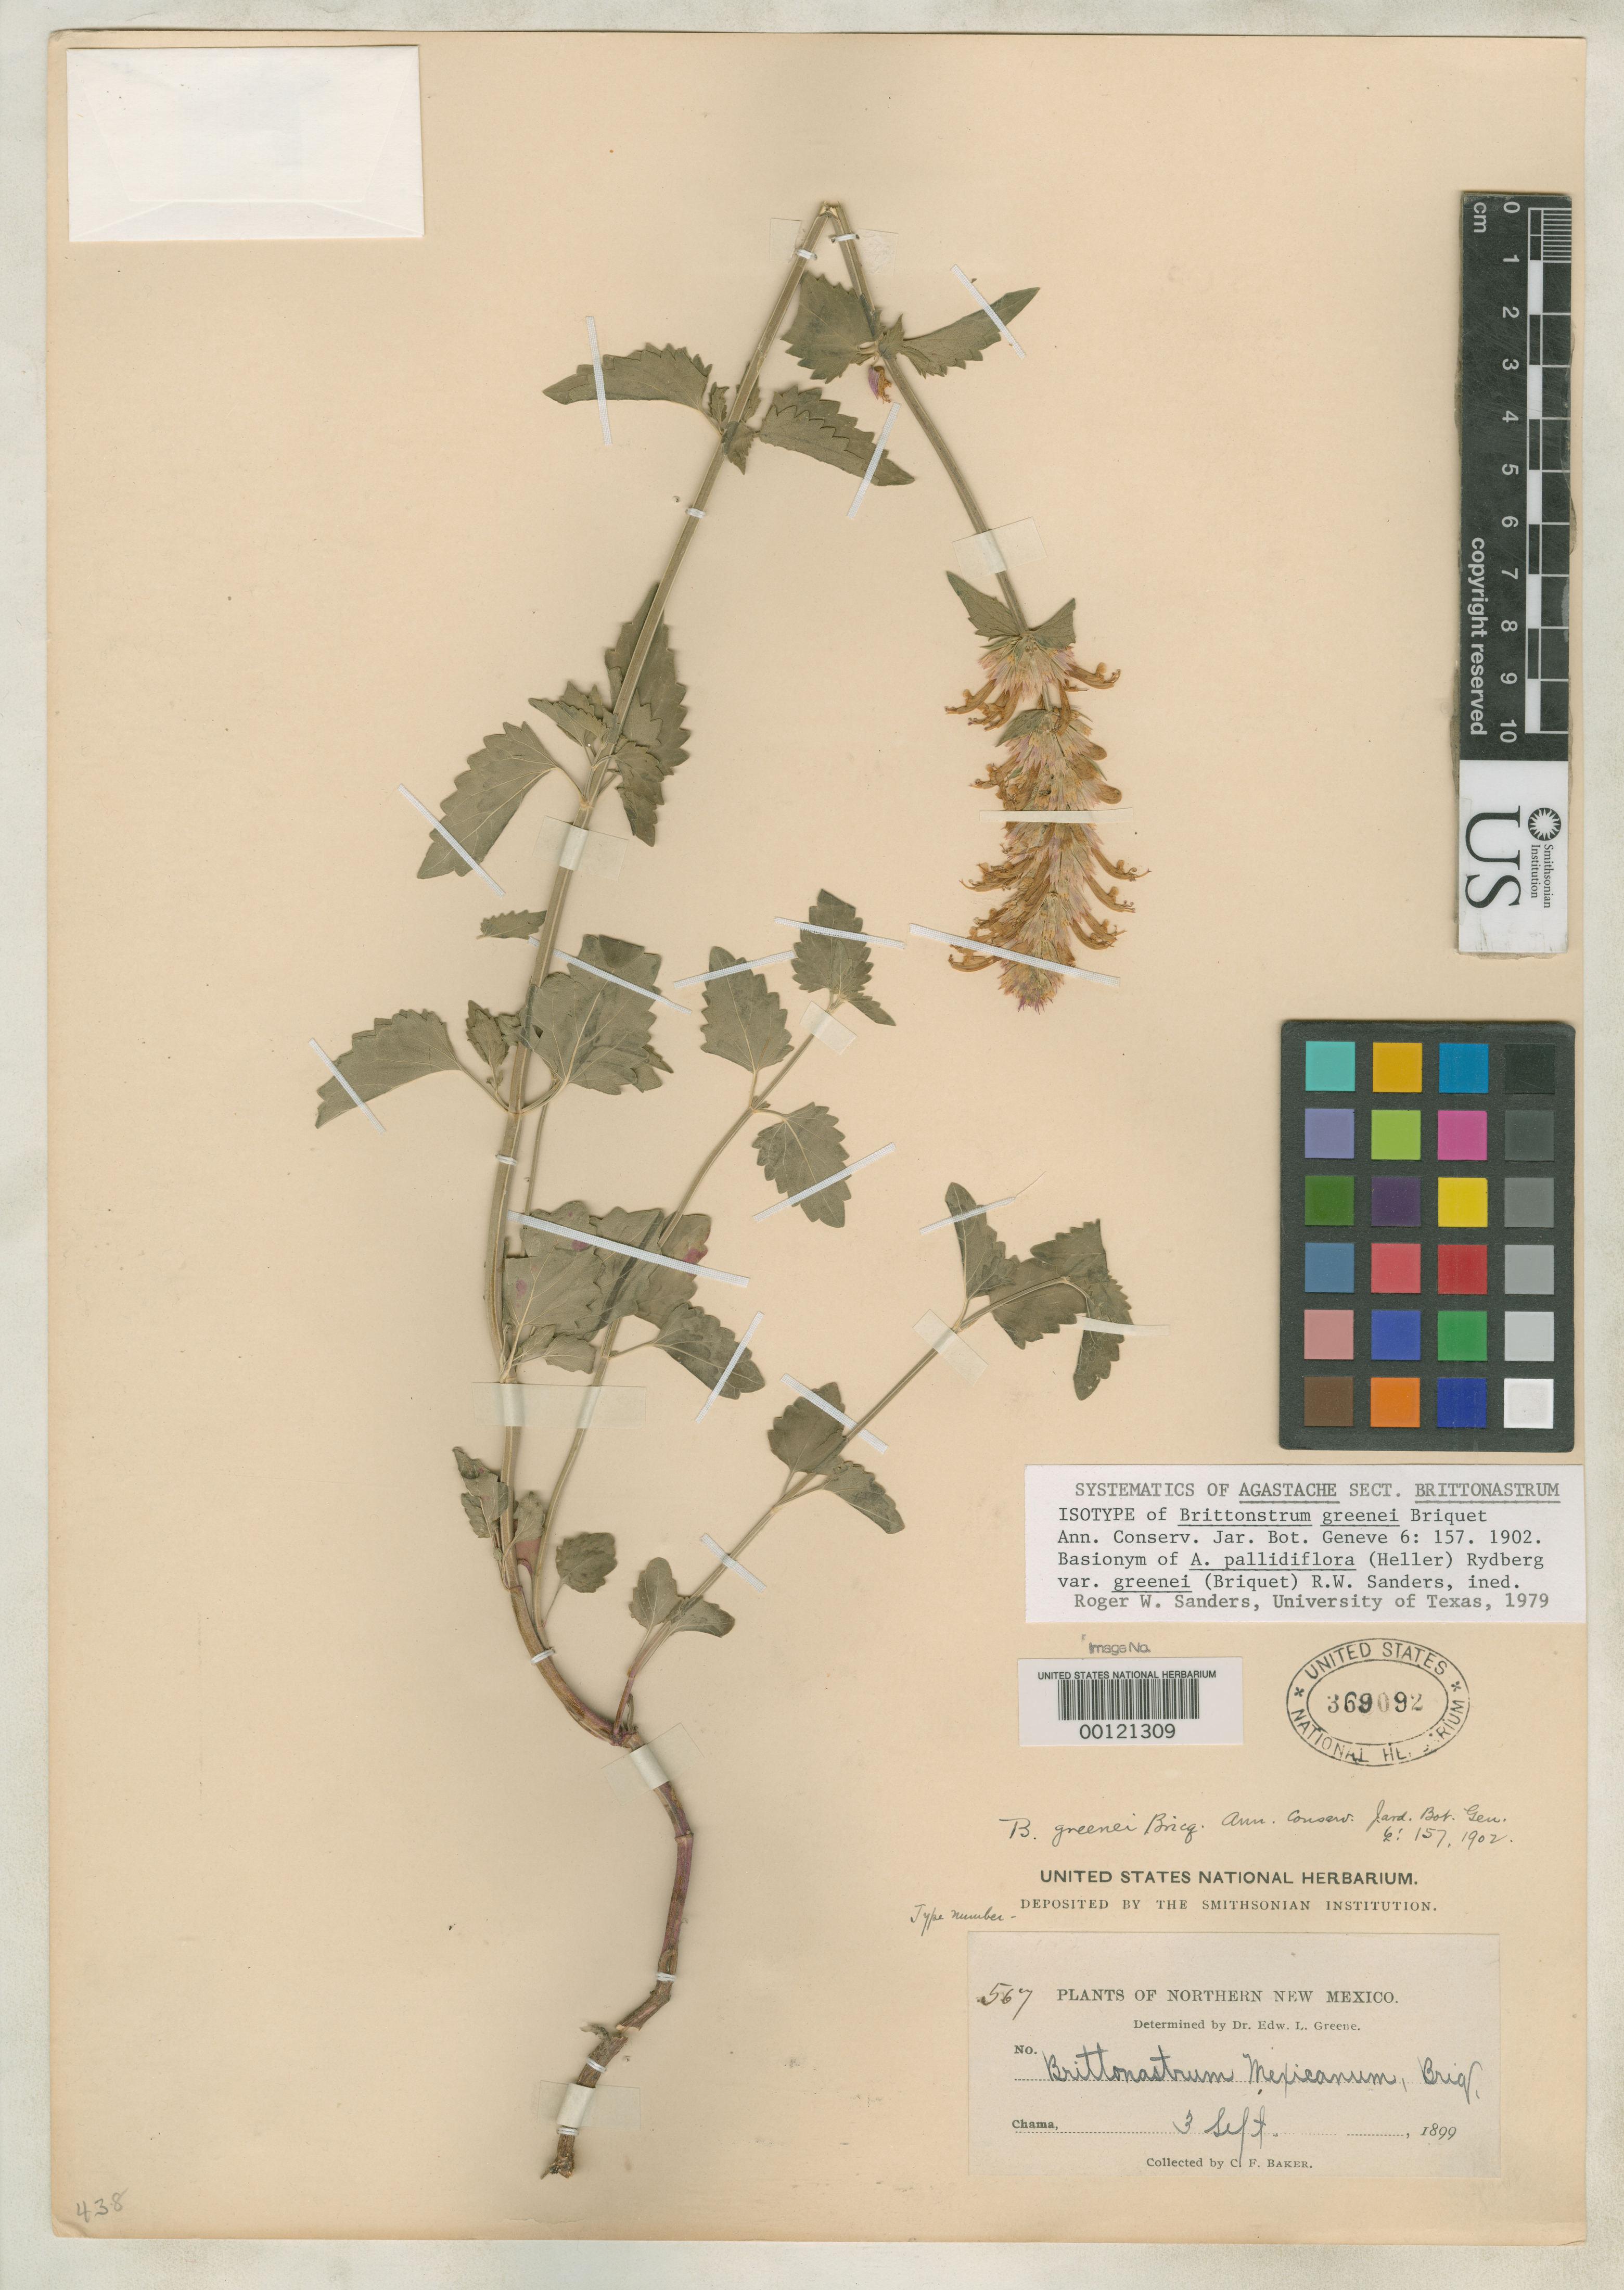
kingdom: Plantae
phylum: Tracheophyta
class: Magnoliopsida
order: Lamiales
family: Lamiaceae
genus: Brittonastrum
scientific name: Brittonastrum greenei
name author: Briq.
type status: Isotype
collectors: C. F. Baker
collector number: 567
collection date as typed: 03 Sep 1899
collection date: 1899-09-03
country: United States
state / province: New Mexico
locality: Chama.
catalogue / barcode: US 369092